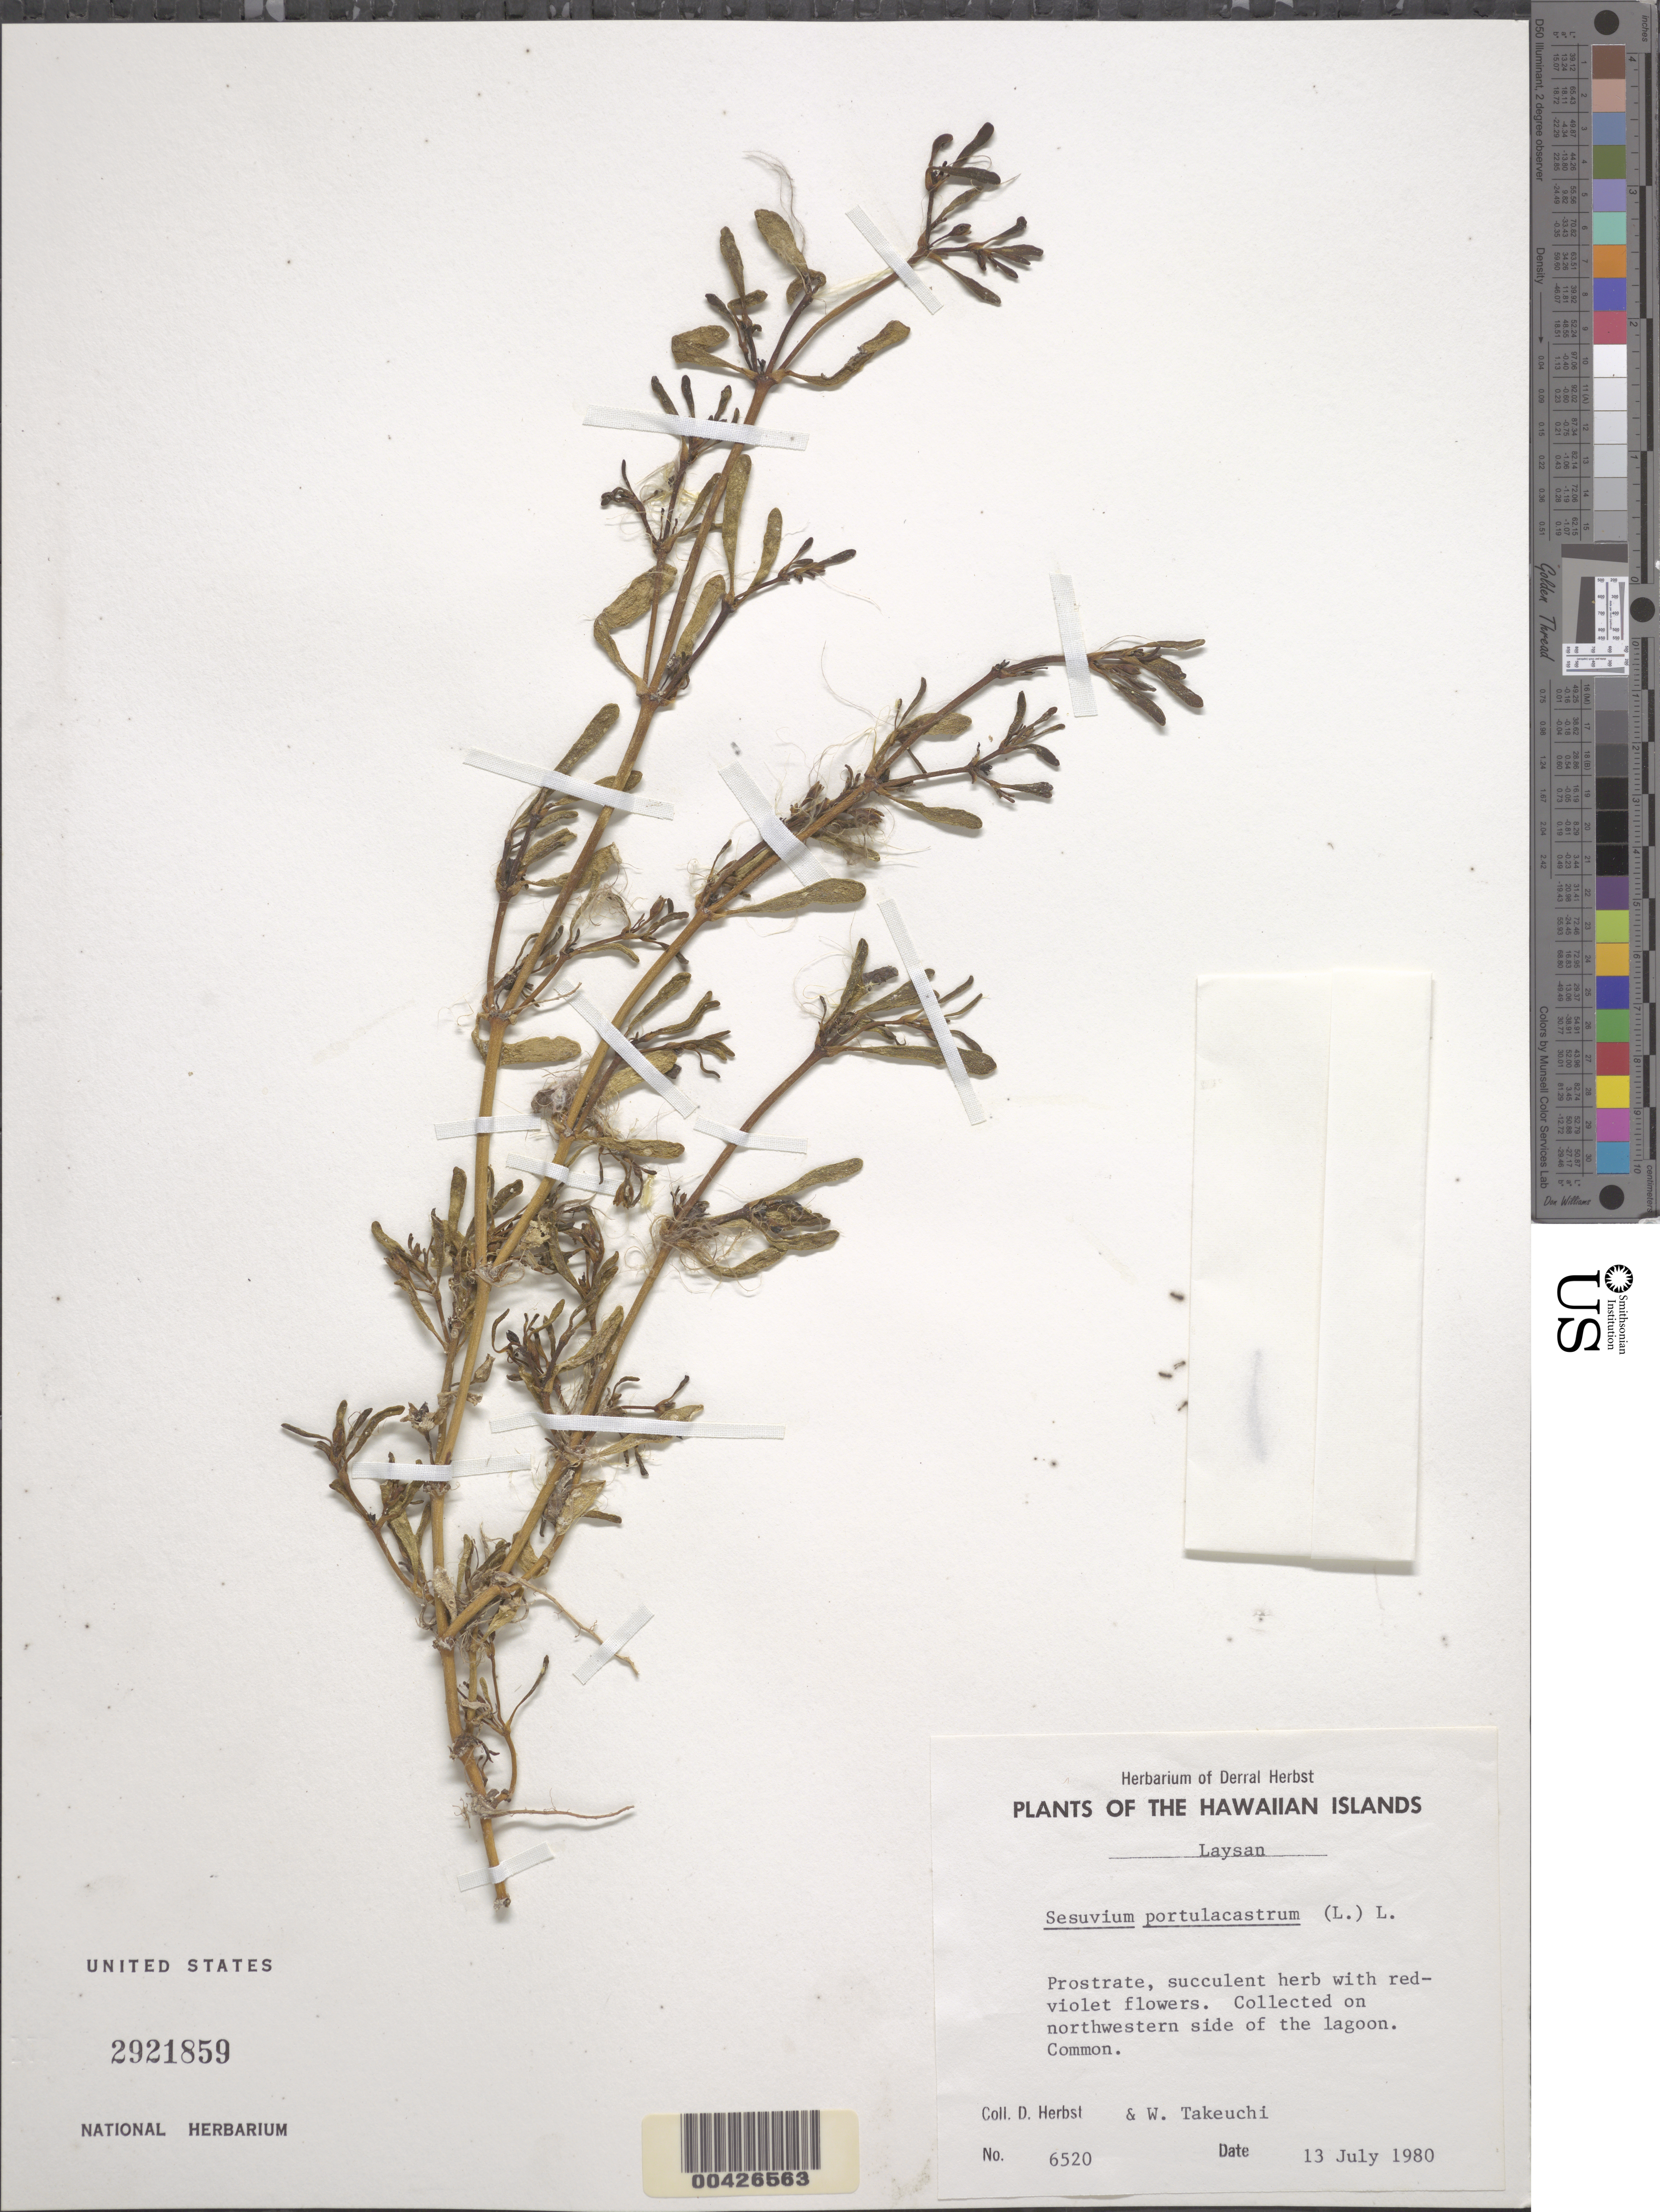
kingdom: Plantae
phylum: Tracheophyta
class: Magnoliopsida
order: Caryophyllales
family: Aizoaceae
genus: Sesuvium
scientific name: Sesuvium portulacastrum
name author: (L.) L.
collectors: D. R. Herbst & W. N. Takeuchi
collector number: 6520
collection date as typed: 13 Jul 1980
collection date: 1980-07-13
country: United States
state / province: Hawaii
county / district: Honolulu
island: Laysan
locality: on northwestern side of the lagoon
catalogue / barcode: US 2921859